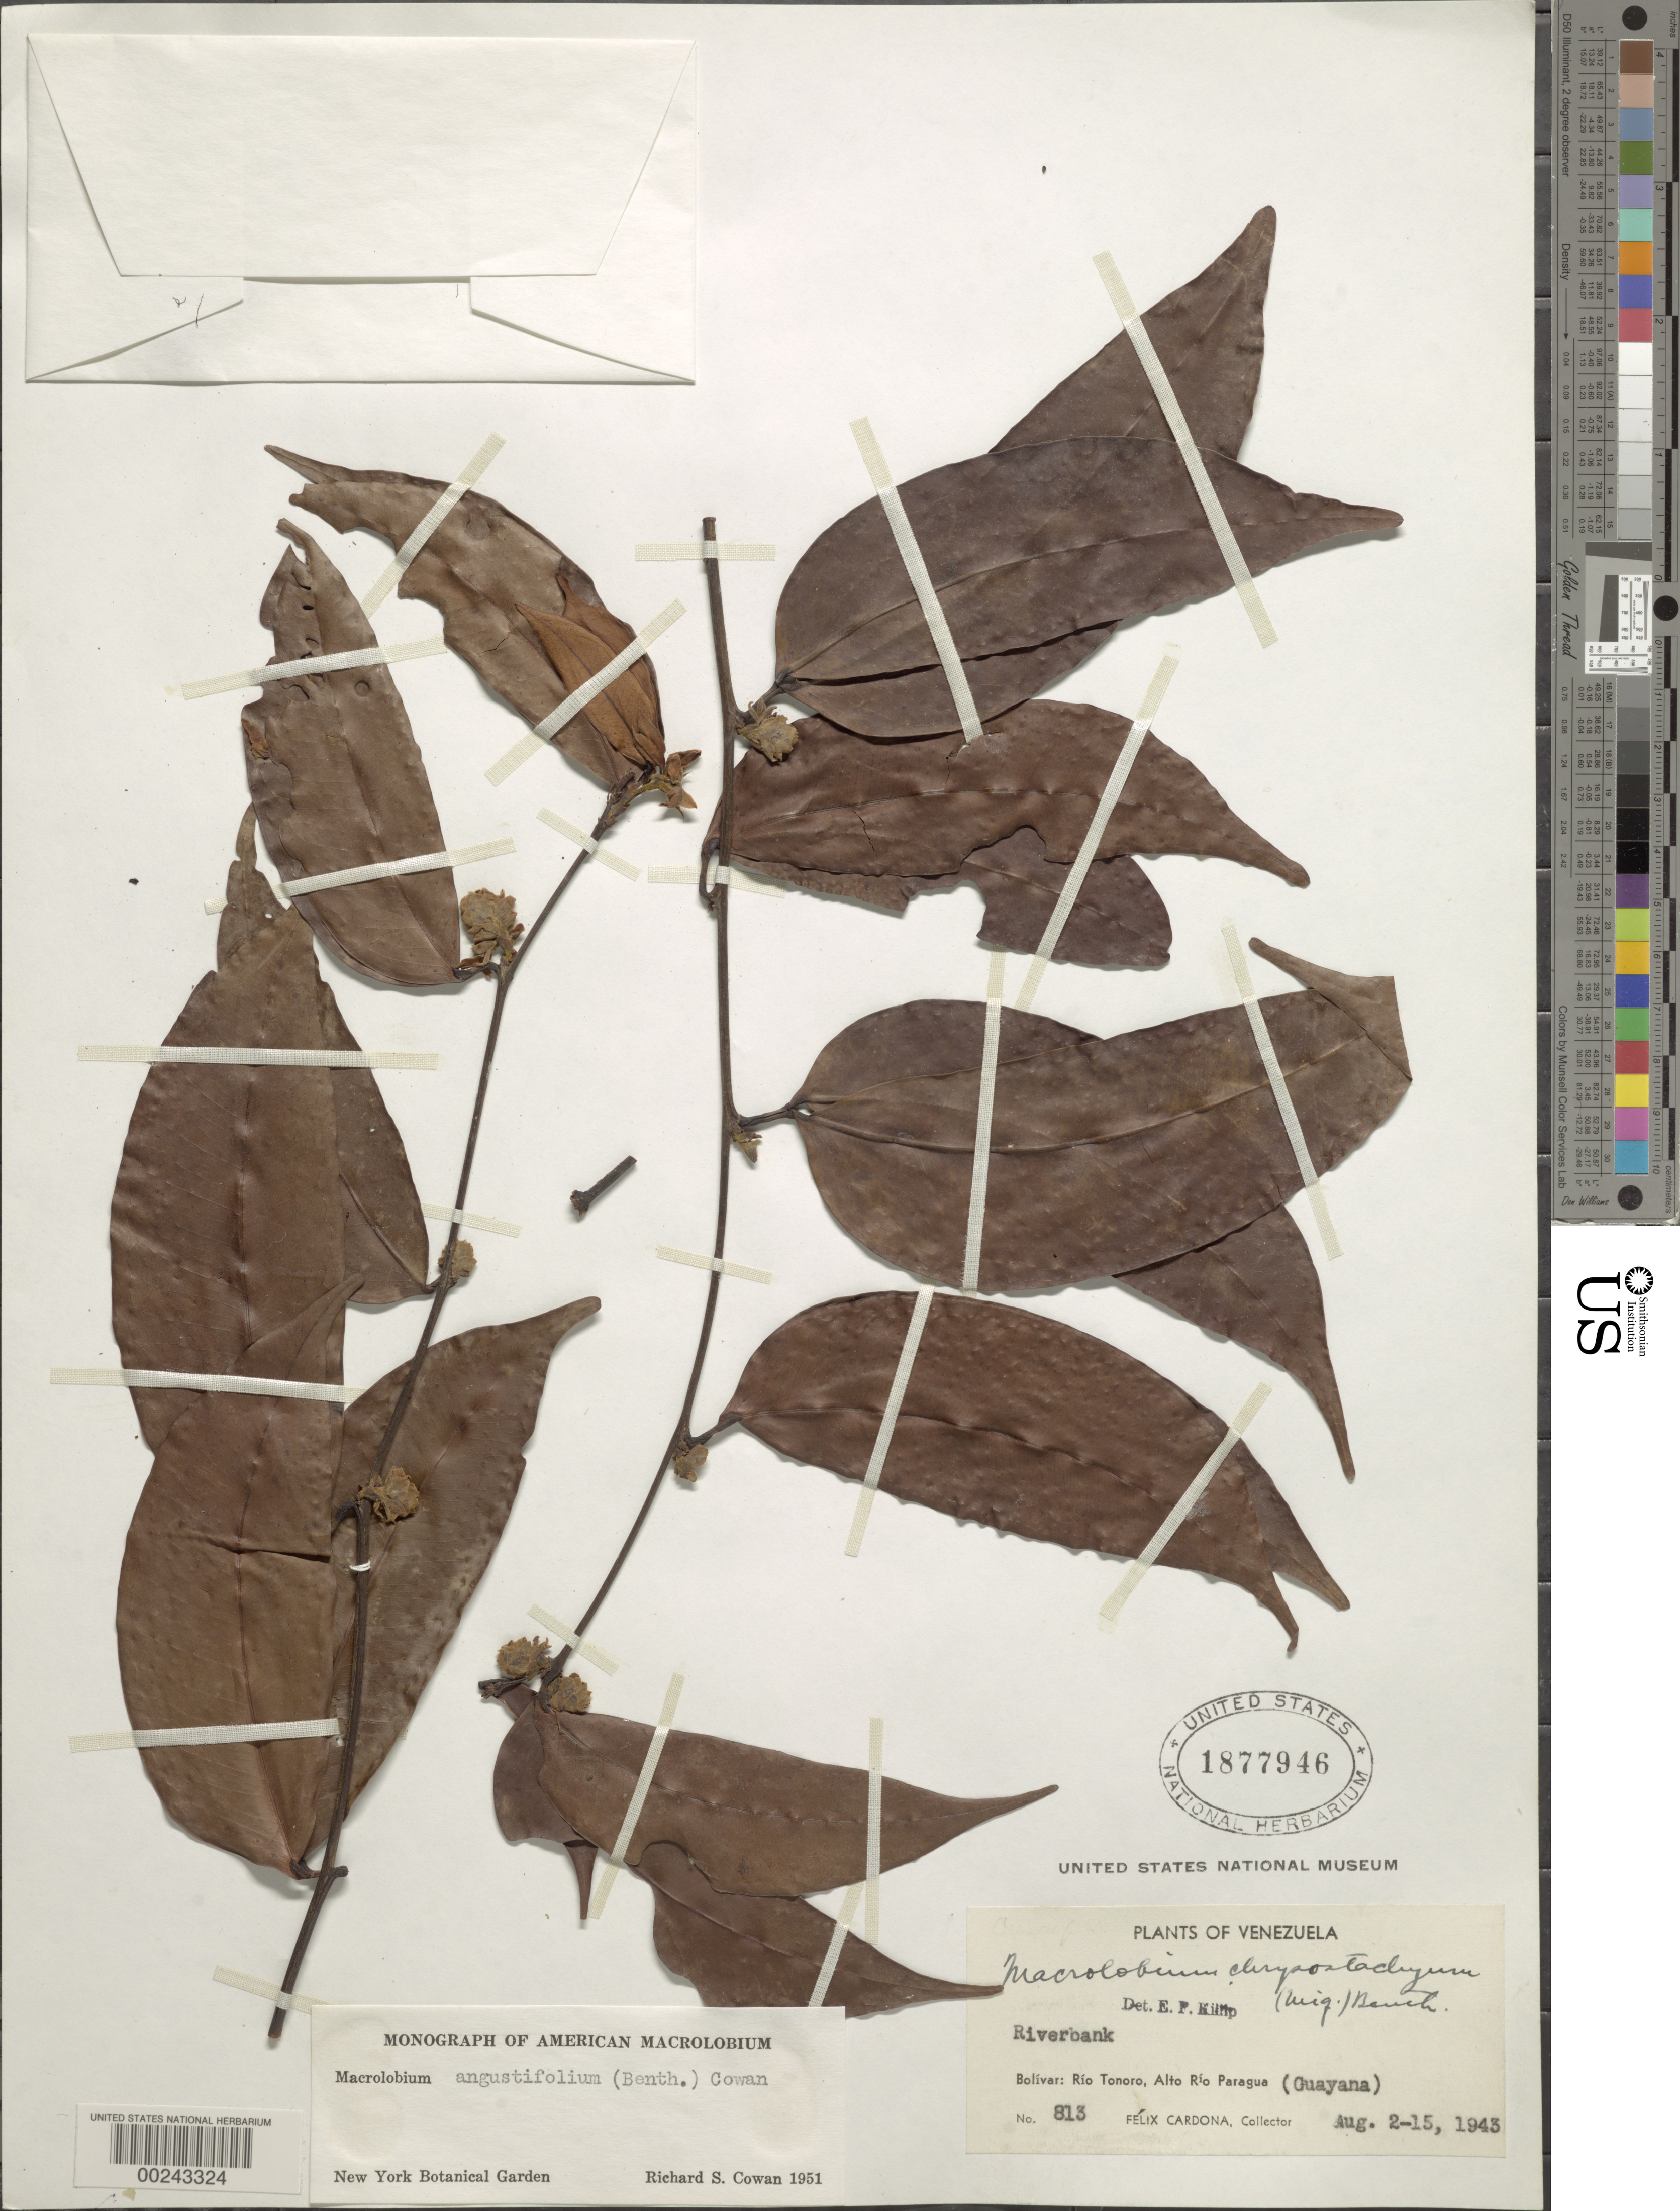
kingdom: Plantae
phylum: Tracheophyta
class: Magnoliopsida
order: Fabales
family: Fabaceae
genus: Macrolobium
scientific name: Macrolobium angustifolium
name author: (Benth.) R.S. Cowan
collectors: F. Cardona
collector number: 813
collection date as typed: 02 Aug 1943 to 15 Aug 1943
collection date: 1943-08-02/1943-08-15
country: Venezuela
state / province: Bolivar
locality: Rio tonoro, alto rio paragua (guayana)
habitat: River bank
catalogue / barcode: US 1877946